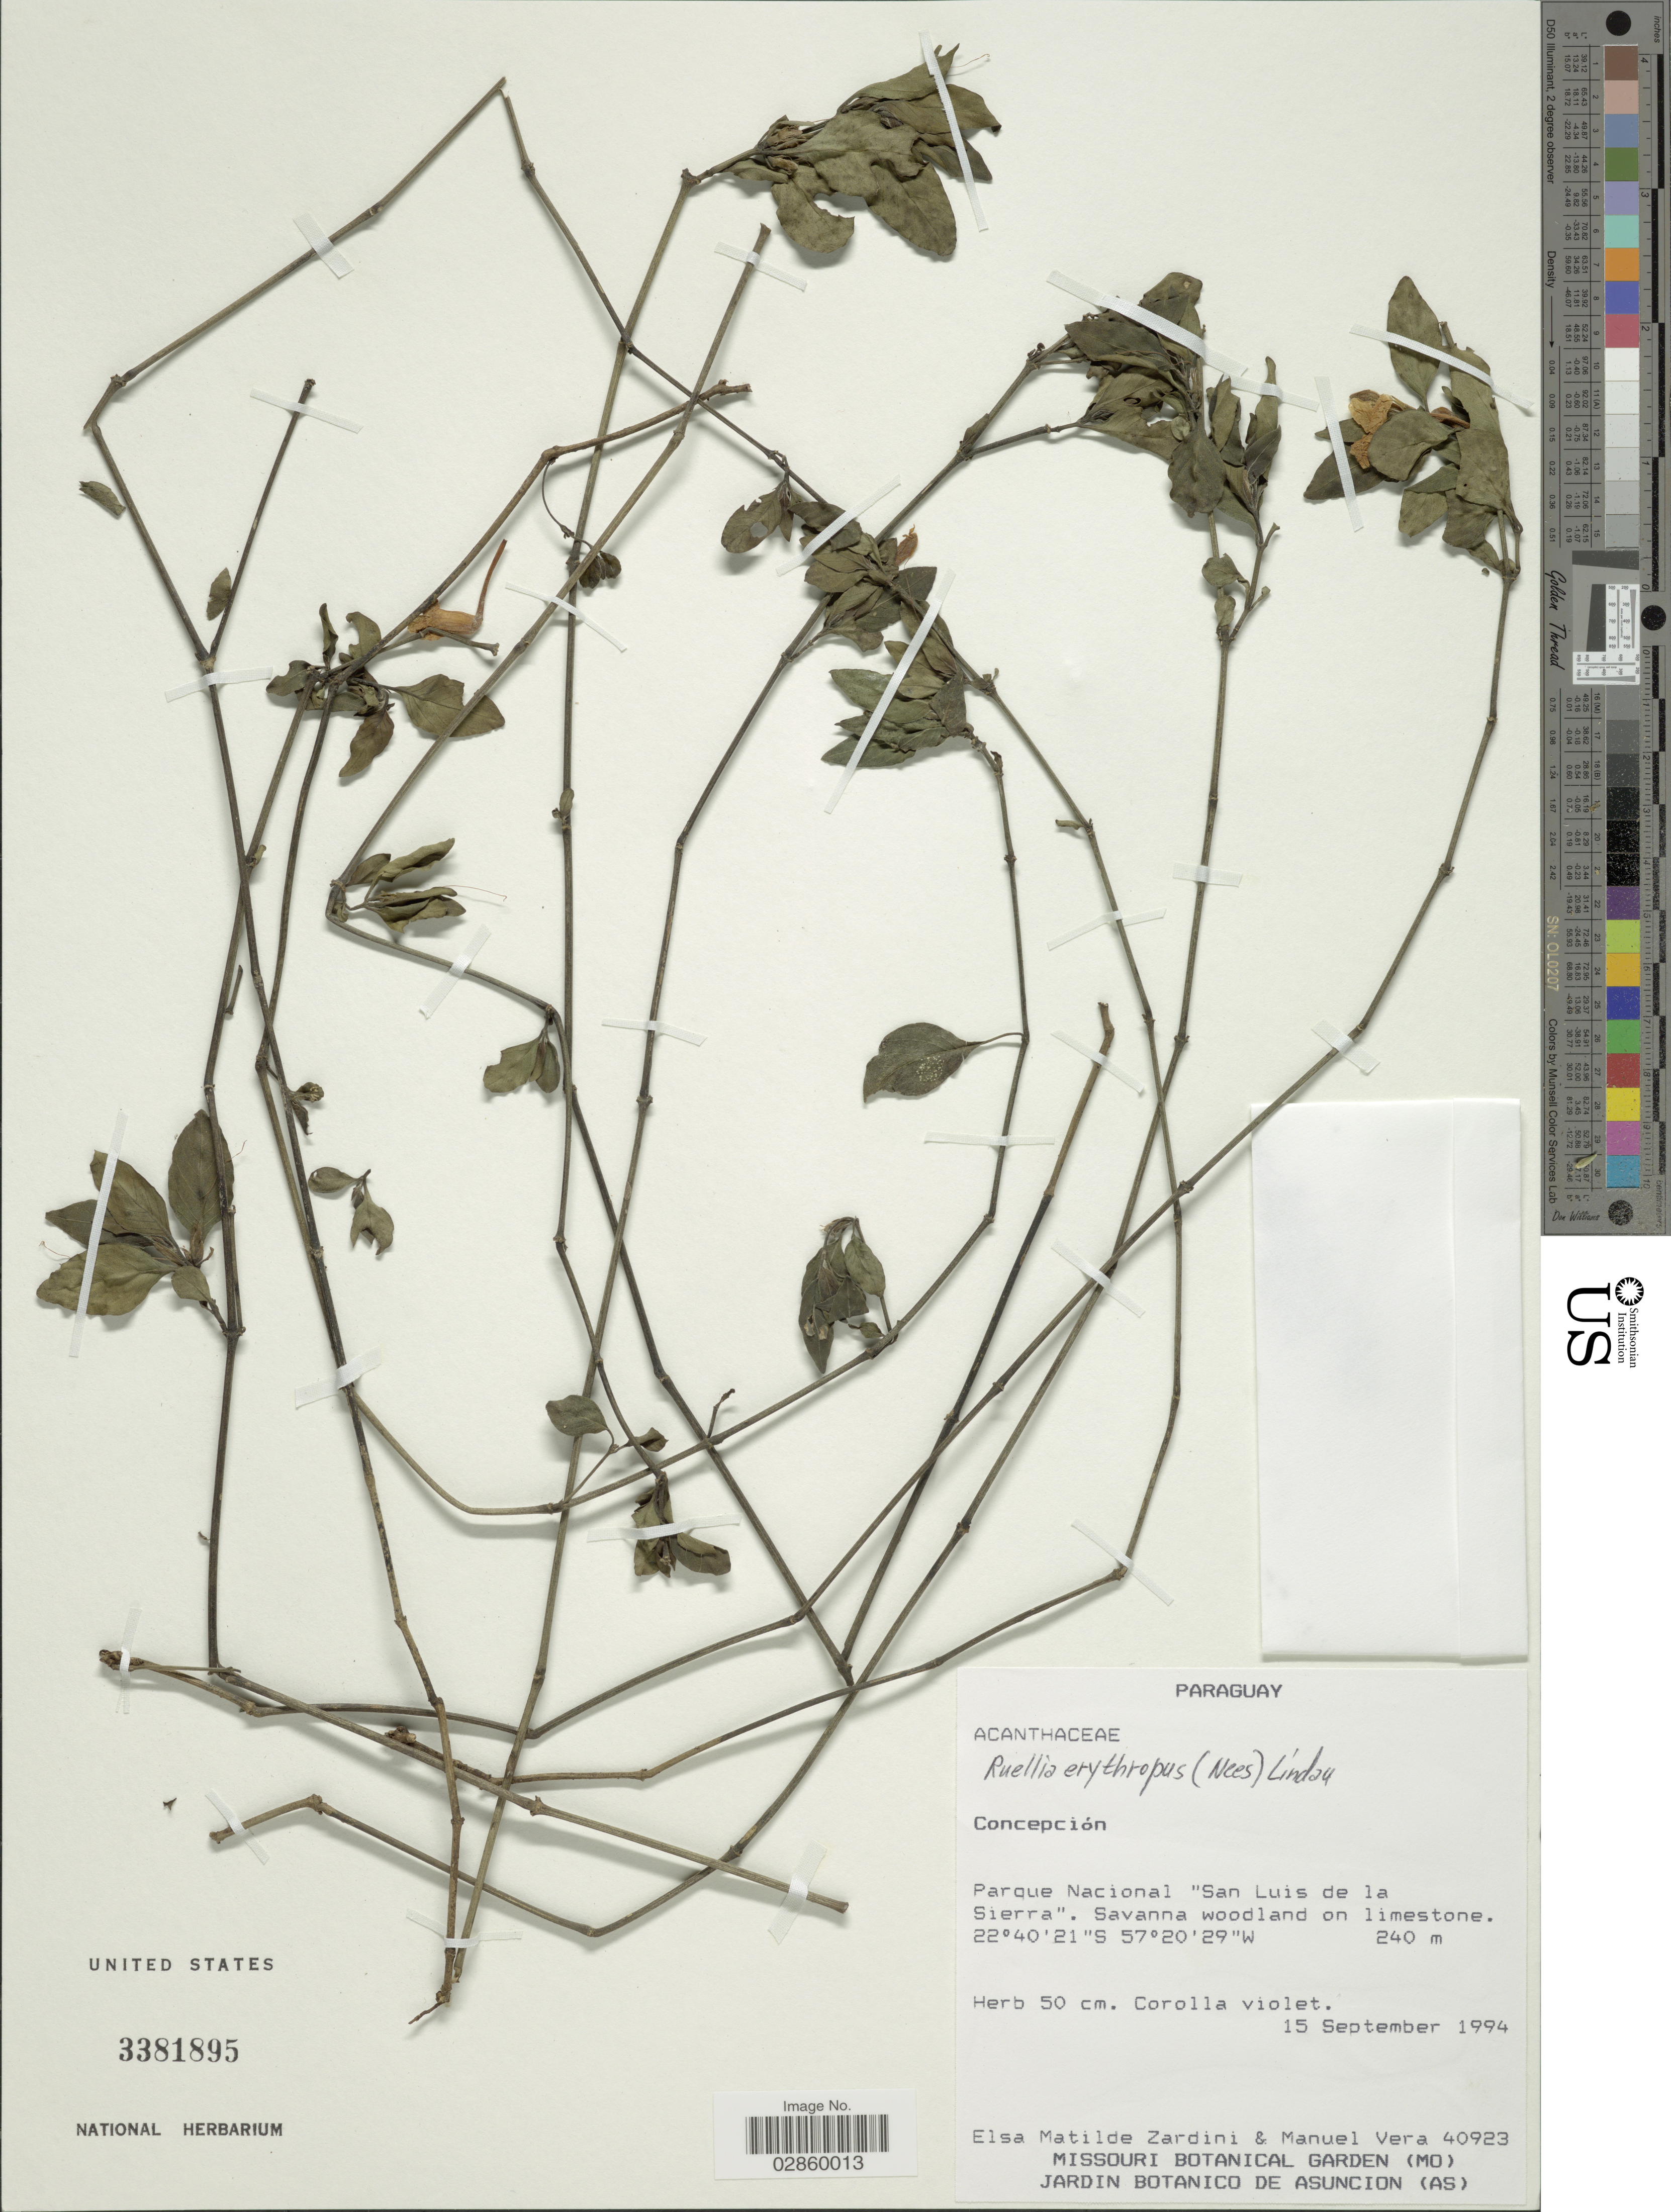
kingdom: Plantae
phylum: Tracheophyta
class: Magnoliopsida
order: Lamiales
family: Acanthaceae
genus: Ruellia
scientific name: Ruellia erythropus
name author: (Nees) Lindau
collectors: E. M. Zardini & M. Vera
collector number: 40923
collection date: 1994-09-15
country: Paraguay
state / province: Concepcion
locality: Parque Nacional "San Luis de la Sierra".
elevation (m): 240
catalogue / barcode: US 3381895